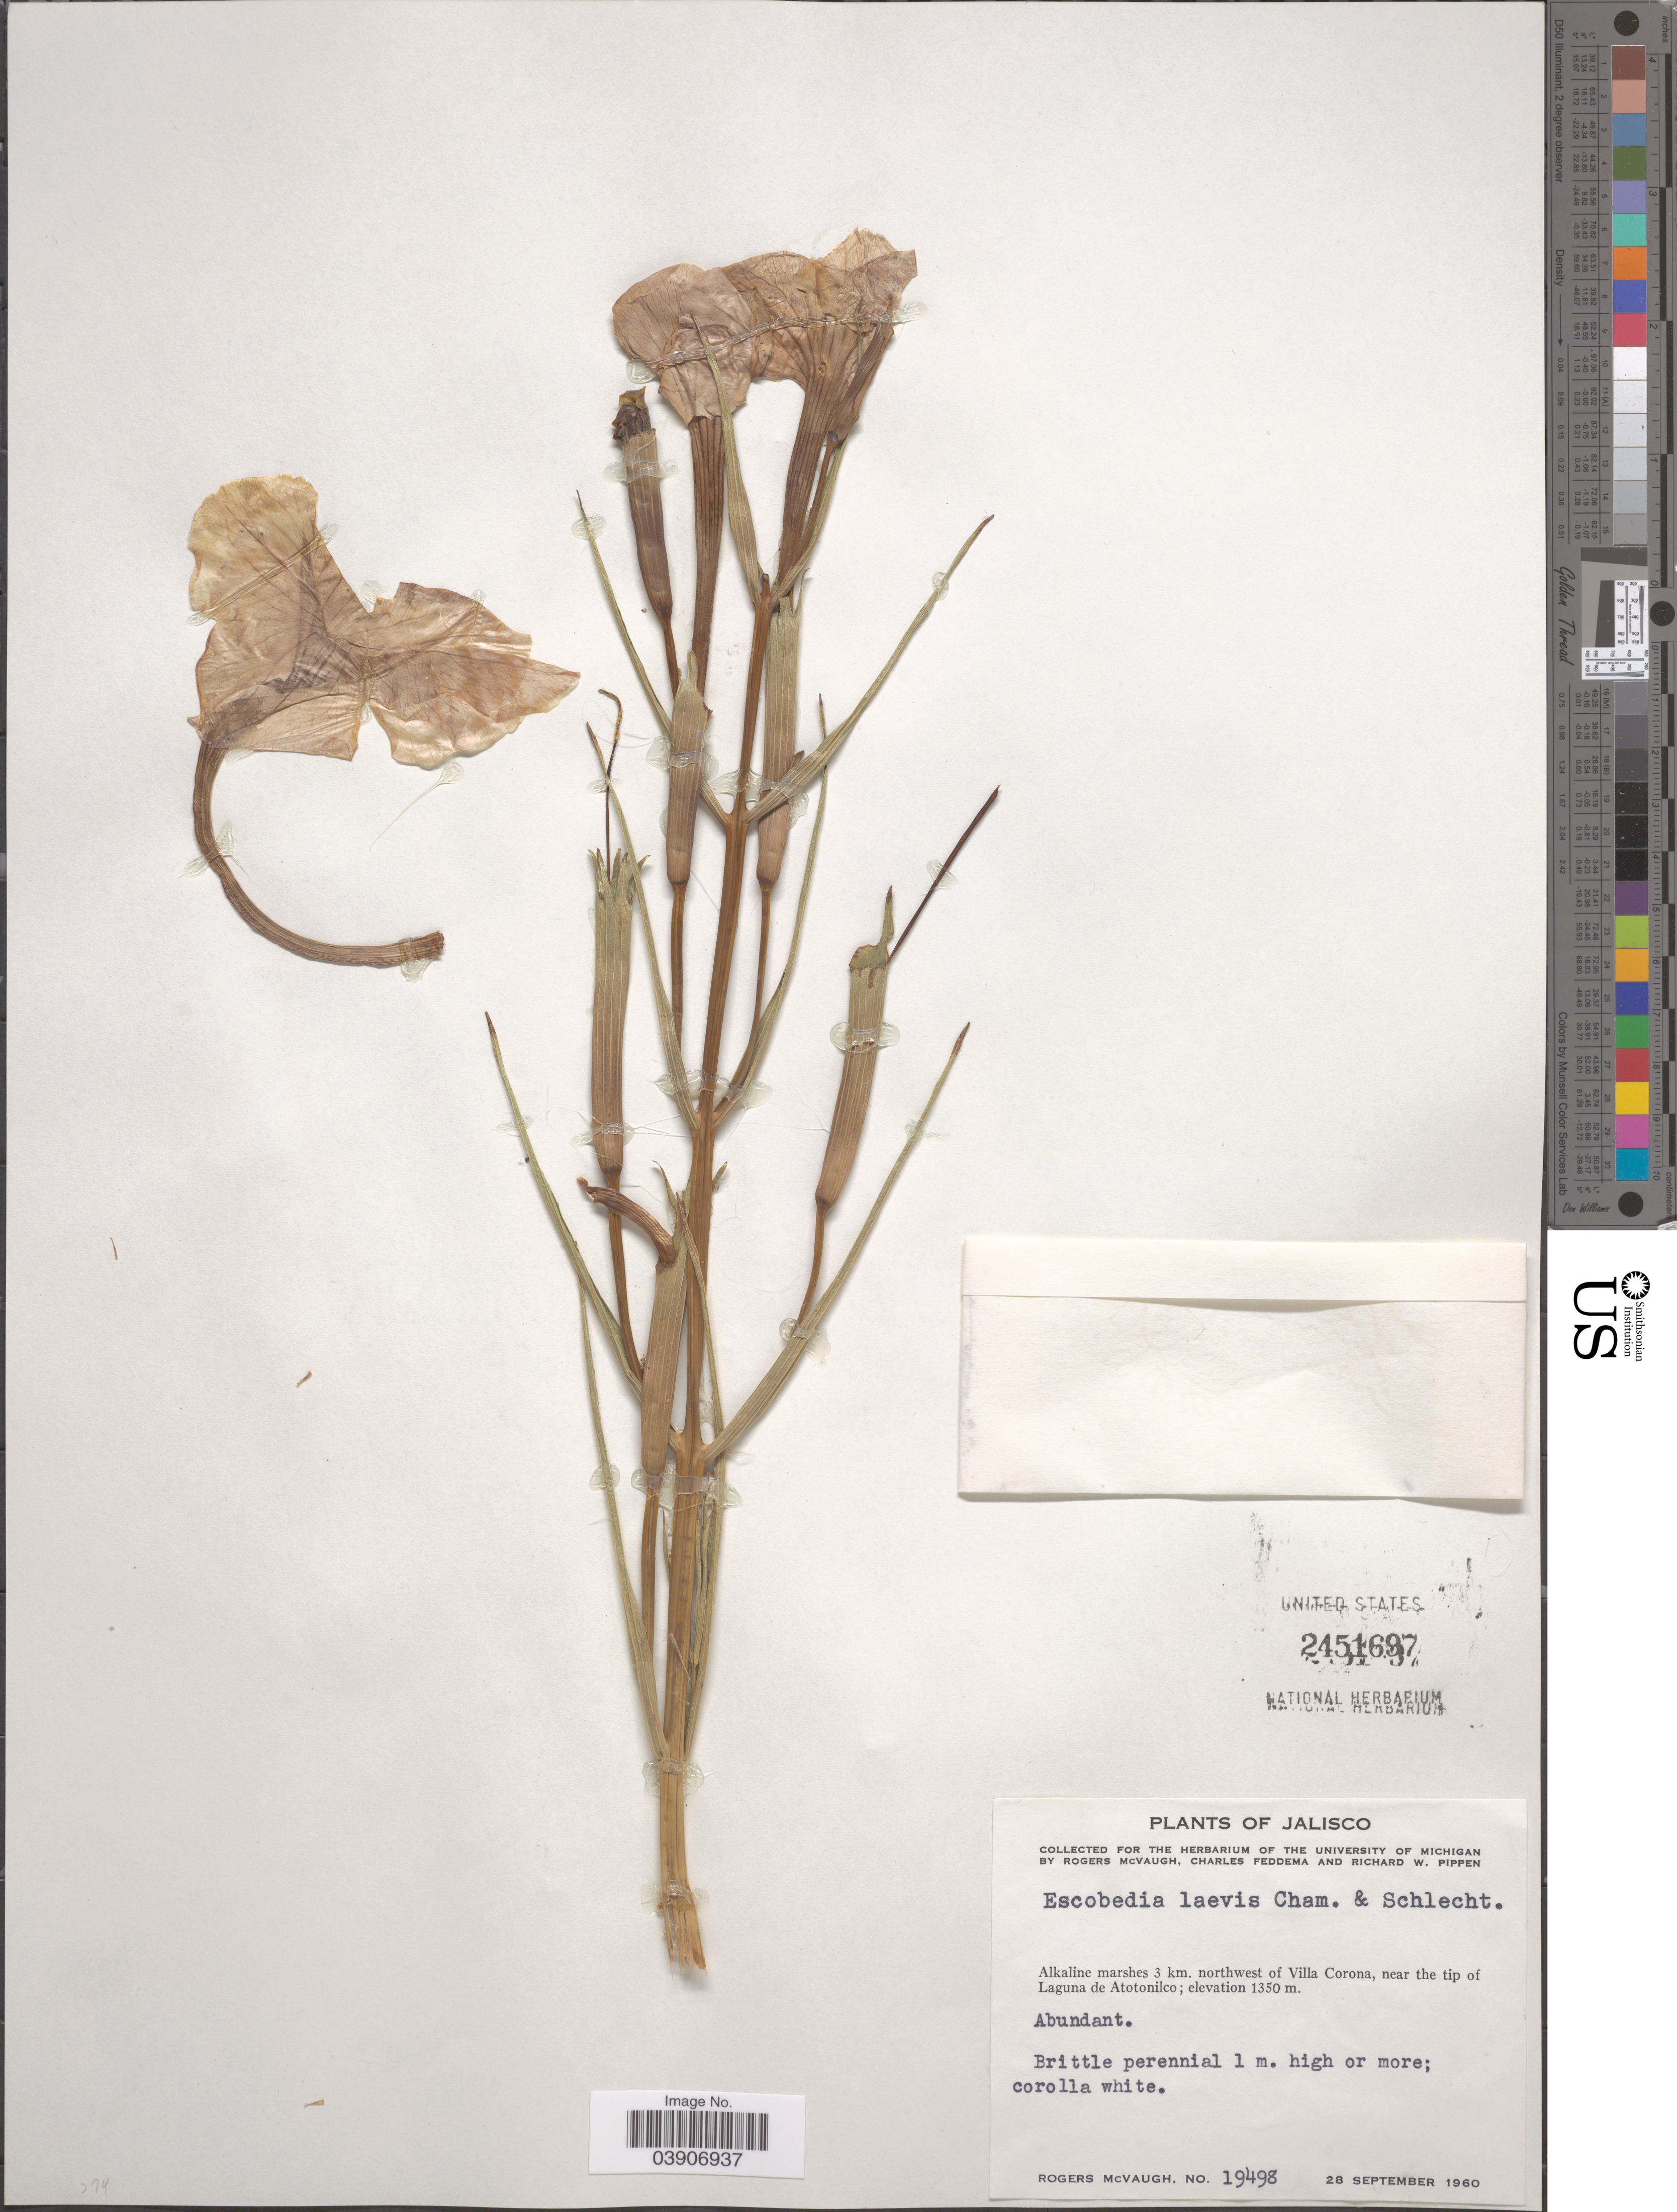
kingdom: Plantae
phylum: Tracheophyta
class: Magnoliopsida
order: Lamiales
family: Orobanchaceae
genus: Escobedia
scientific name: Escobedia laevis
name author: Schltdl. & Cham.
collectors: R. McVaugh, C. Feddema & R. W. Pippen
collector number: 19498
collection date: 1960-09-28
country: Mexico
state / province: Jalisco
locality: Alkaline marshes 3 km. northwest of Villa Corona, near the tip of Laguna de Atotonilco.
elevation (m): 1350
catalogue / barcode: US 2451697